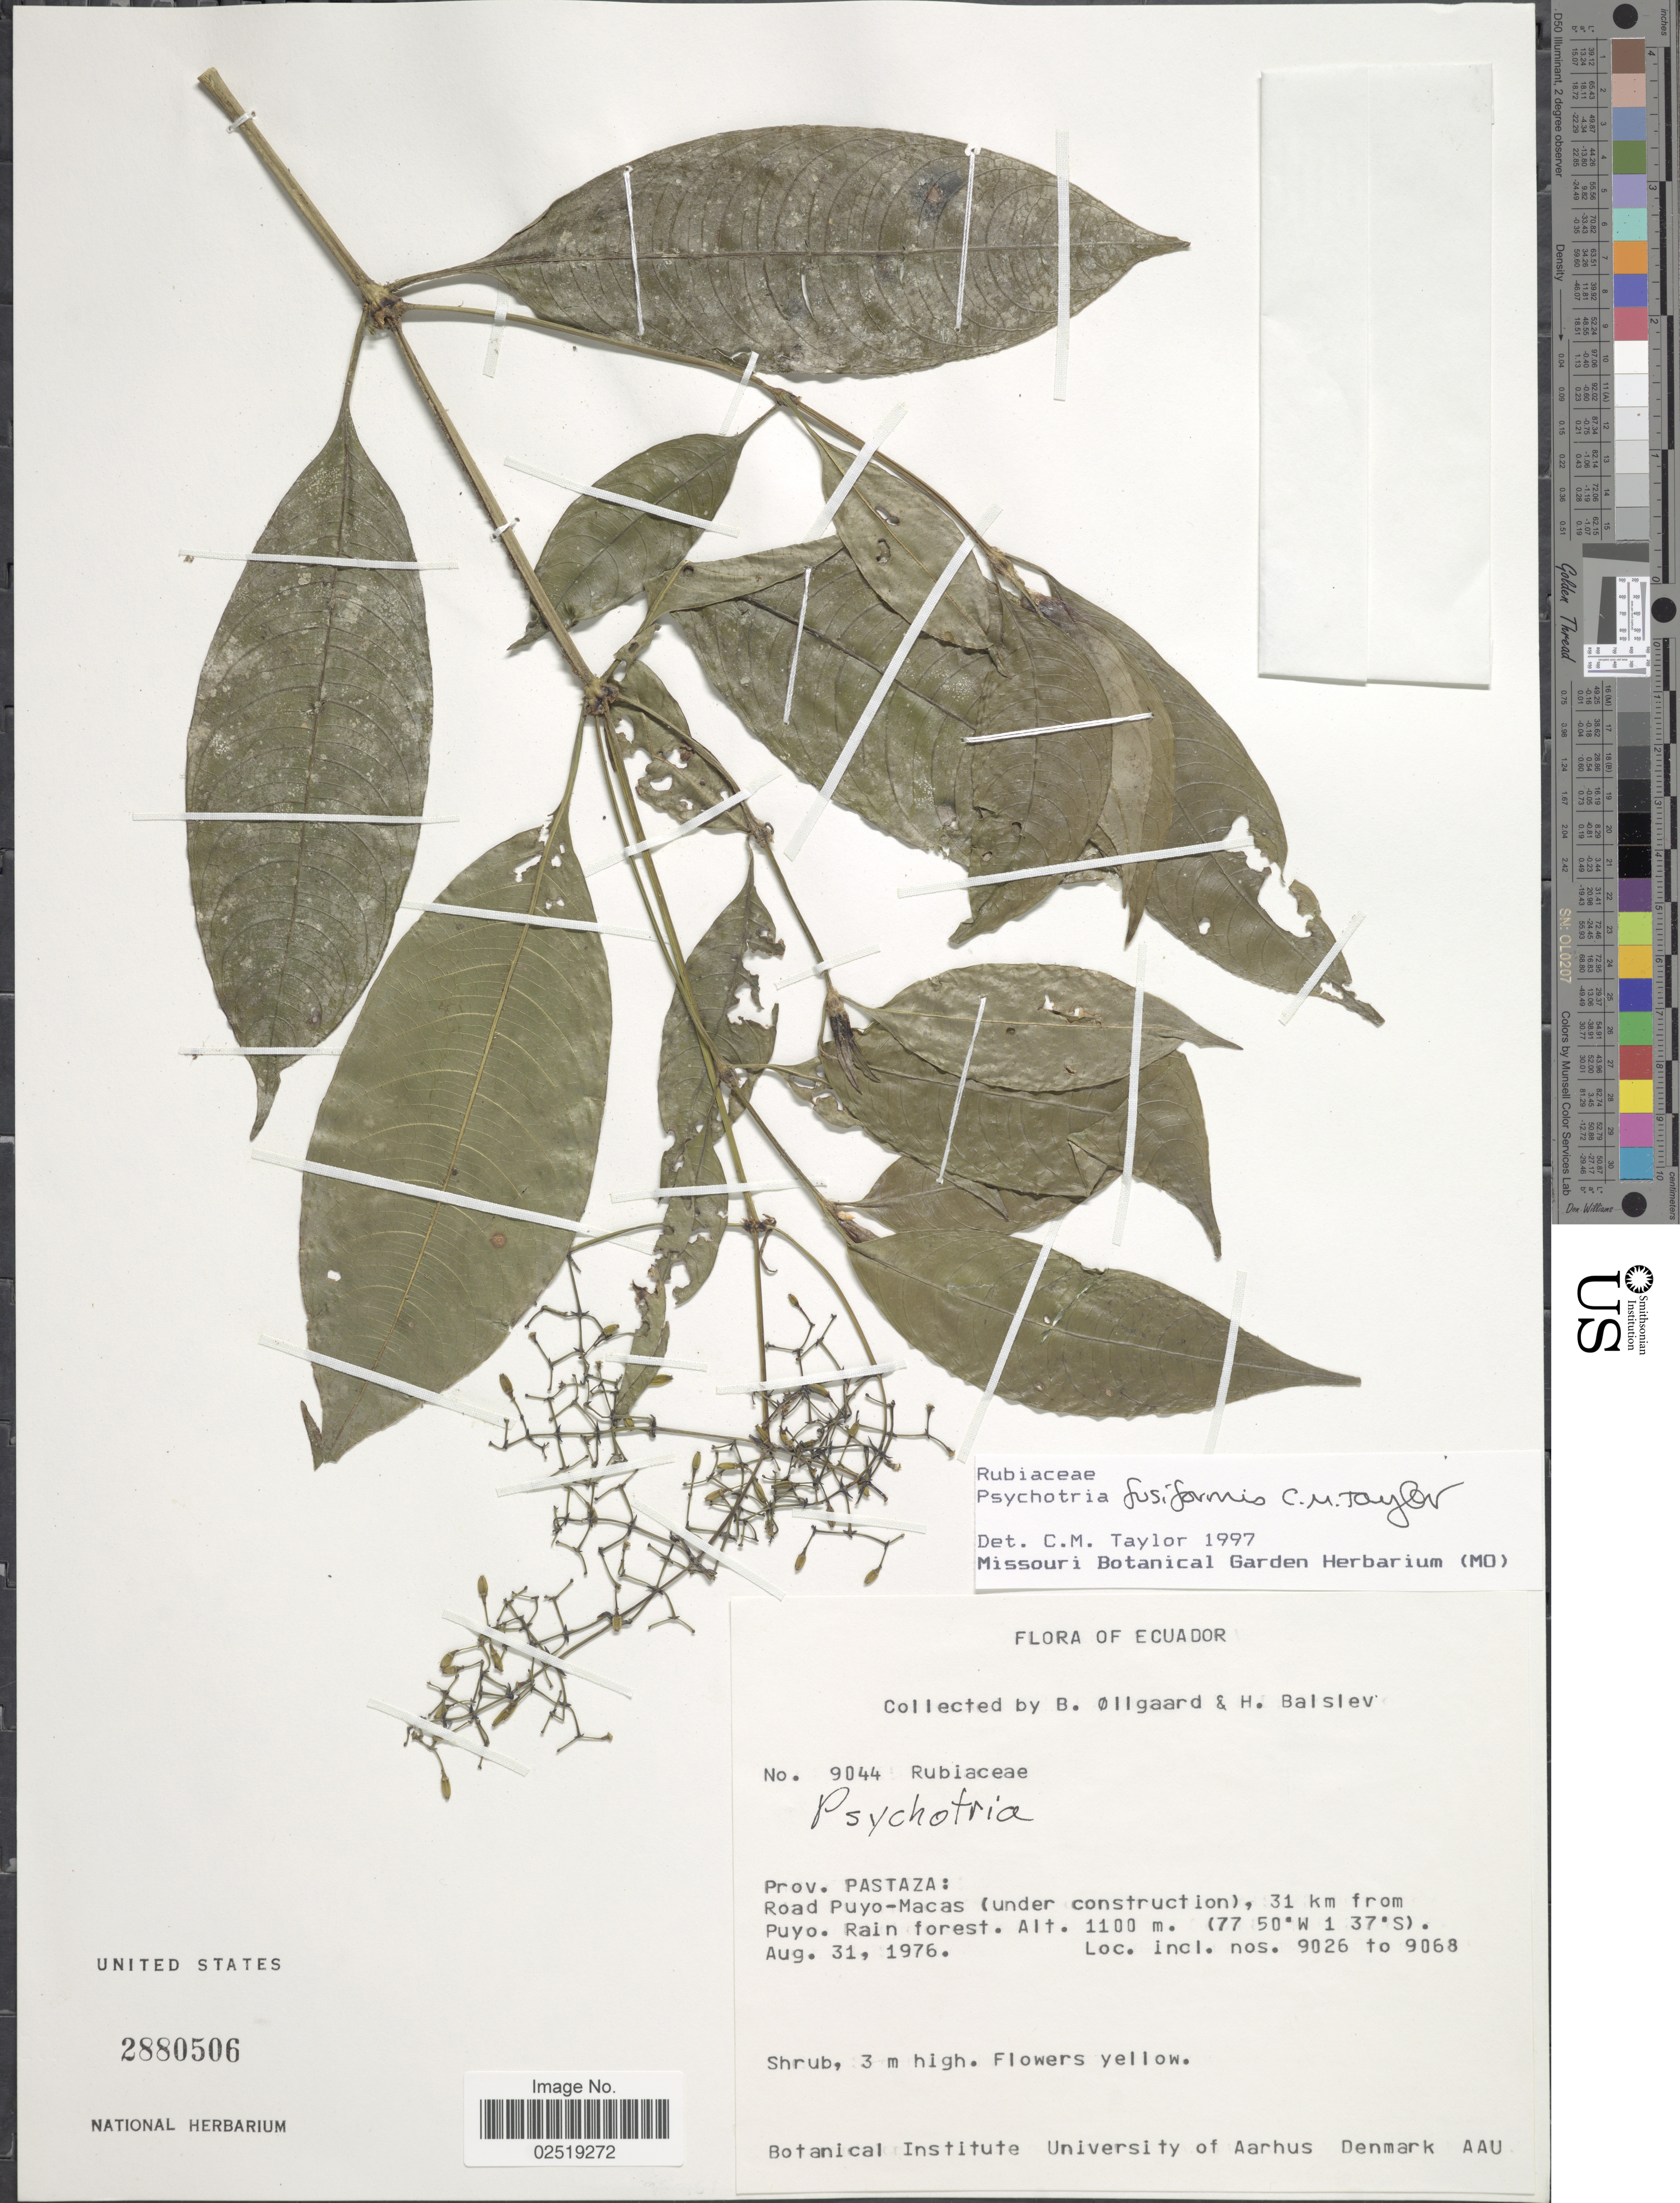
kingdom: Plantae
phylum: Tracheophyta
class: Magnoliopsida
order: Gentianales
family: Rubiaceae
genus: Psychotria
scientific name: Psychotria fusiformis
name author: C.M. Taylor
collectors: B. Øllgaard & H. Balslev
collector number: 9044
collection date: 1976-08-31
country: Ecuador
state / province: Pastaza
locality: Prov. Pastaza: Road Puyo-Macas (under construction), 31 km from Puyo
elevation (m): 1100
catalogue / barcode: US 2880506